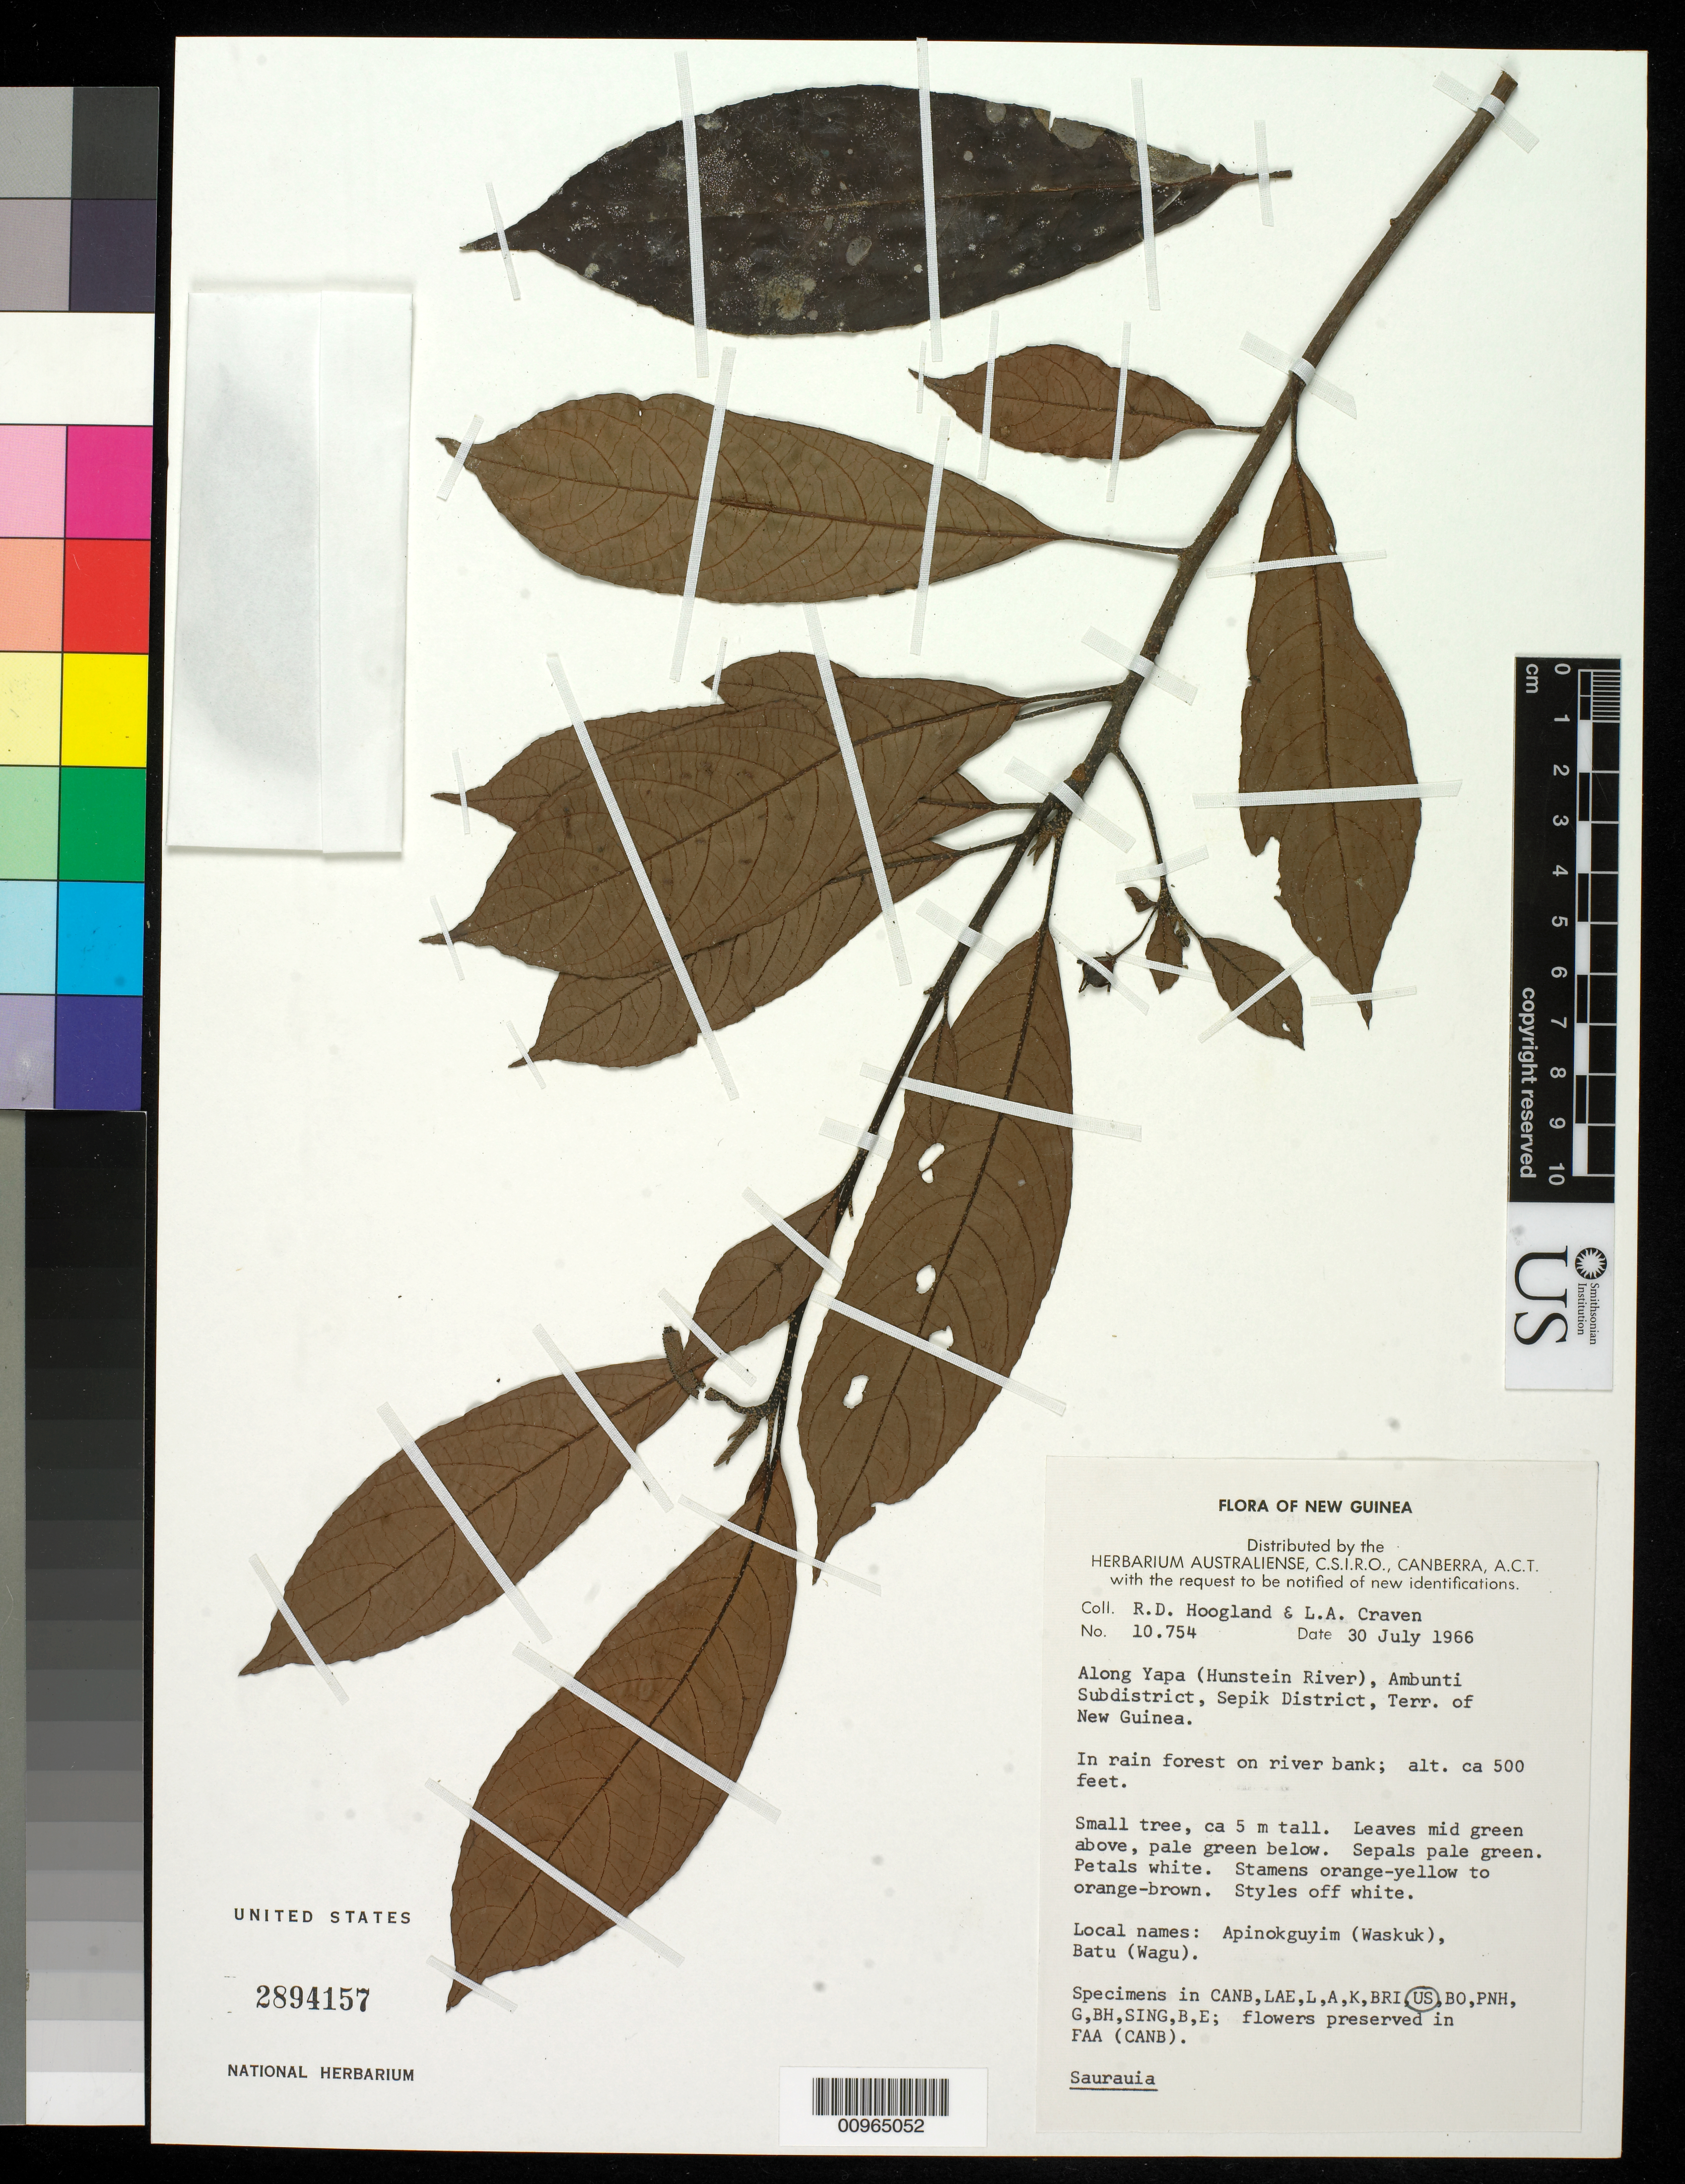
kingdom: Plantae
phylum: Tracheophyta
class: Magnoliopsida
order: Ericales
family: Actinidiaceae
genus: Saurauia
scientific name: Saurauia sp.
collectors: R. D. Hoogland & L. A. Craven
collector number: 10754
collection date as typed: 30 Jul 1966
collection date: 1966-07-30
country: Papua New Guinea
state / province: East Sepik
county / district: Ambunti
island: New Guinea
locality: Along Yapa (Hunstein River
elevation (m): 152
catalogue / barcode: US 2894157